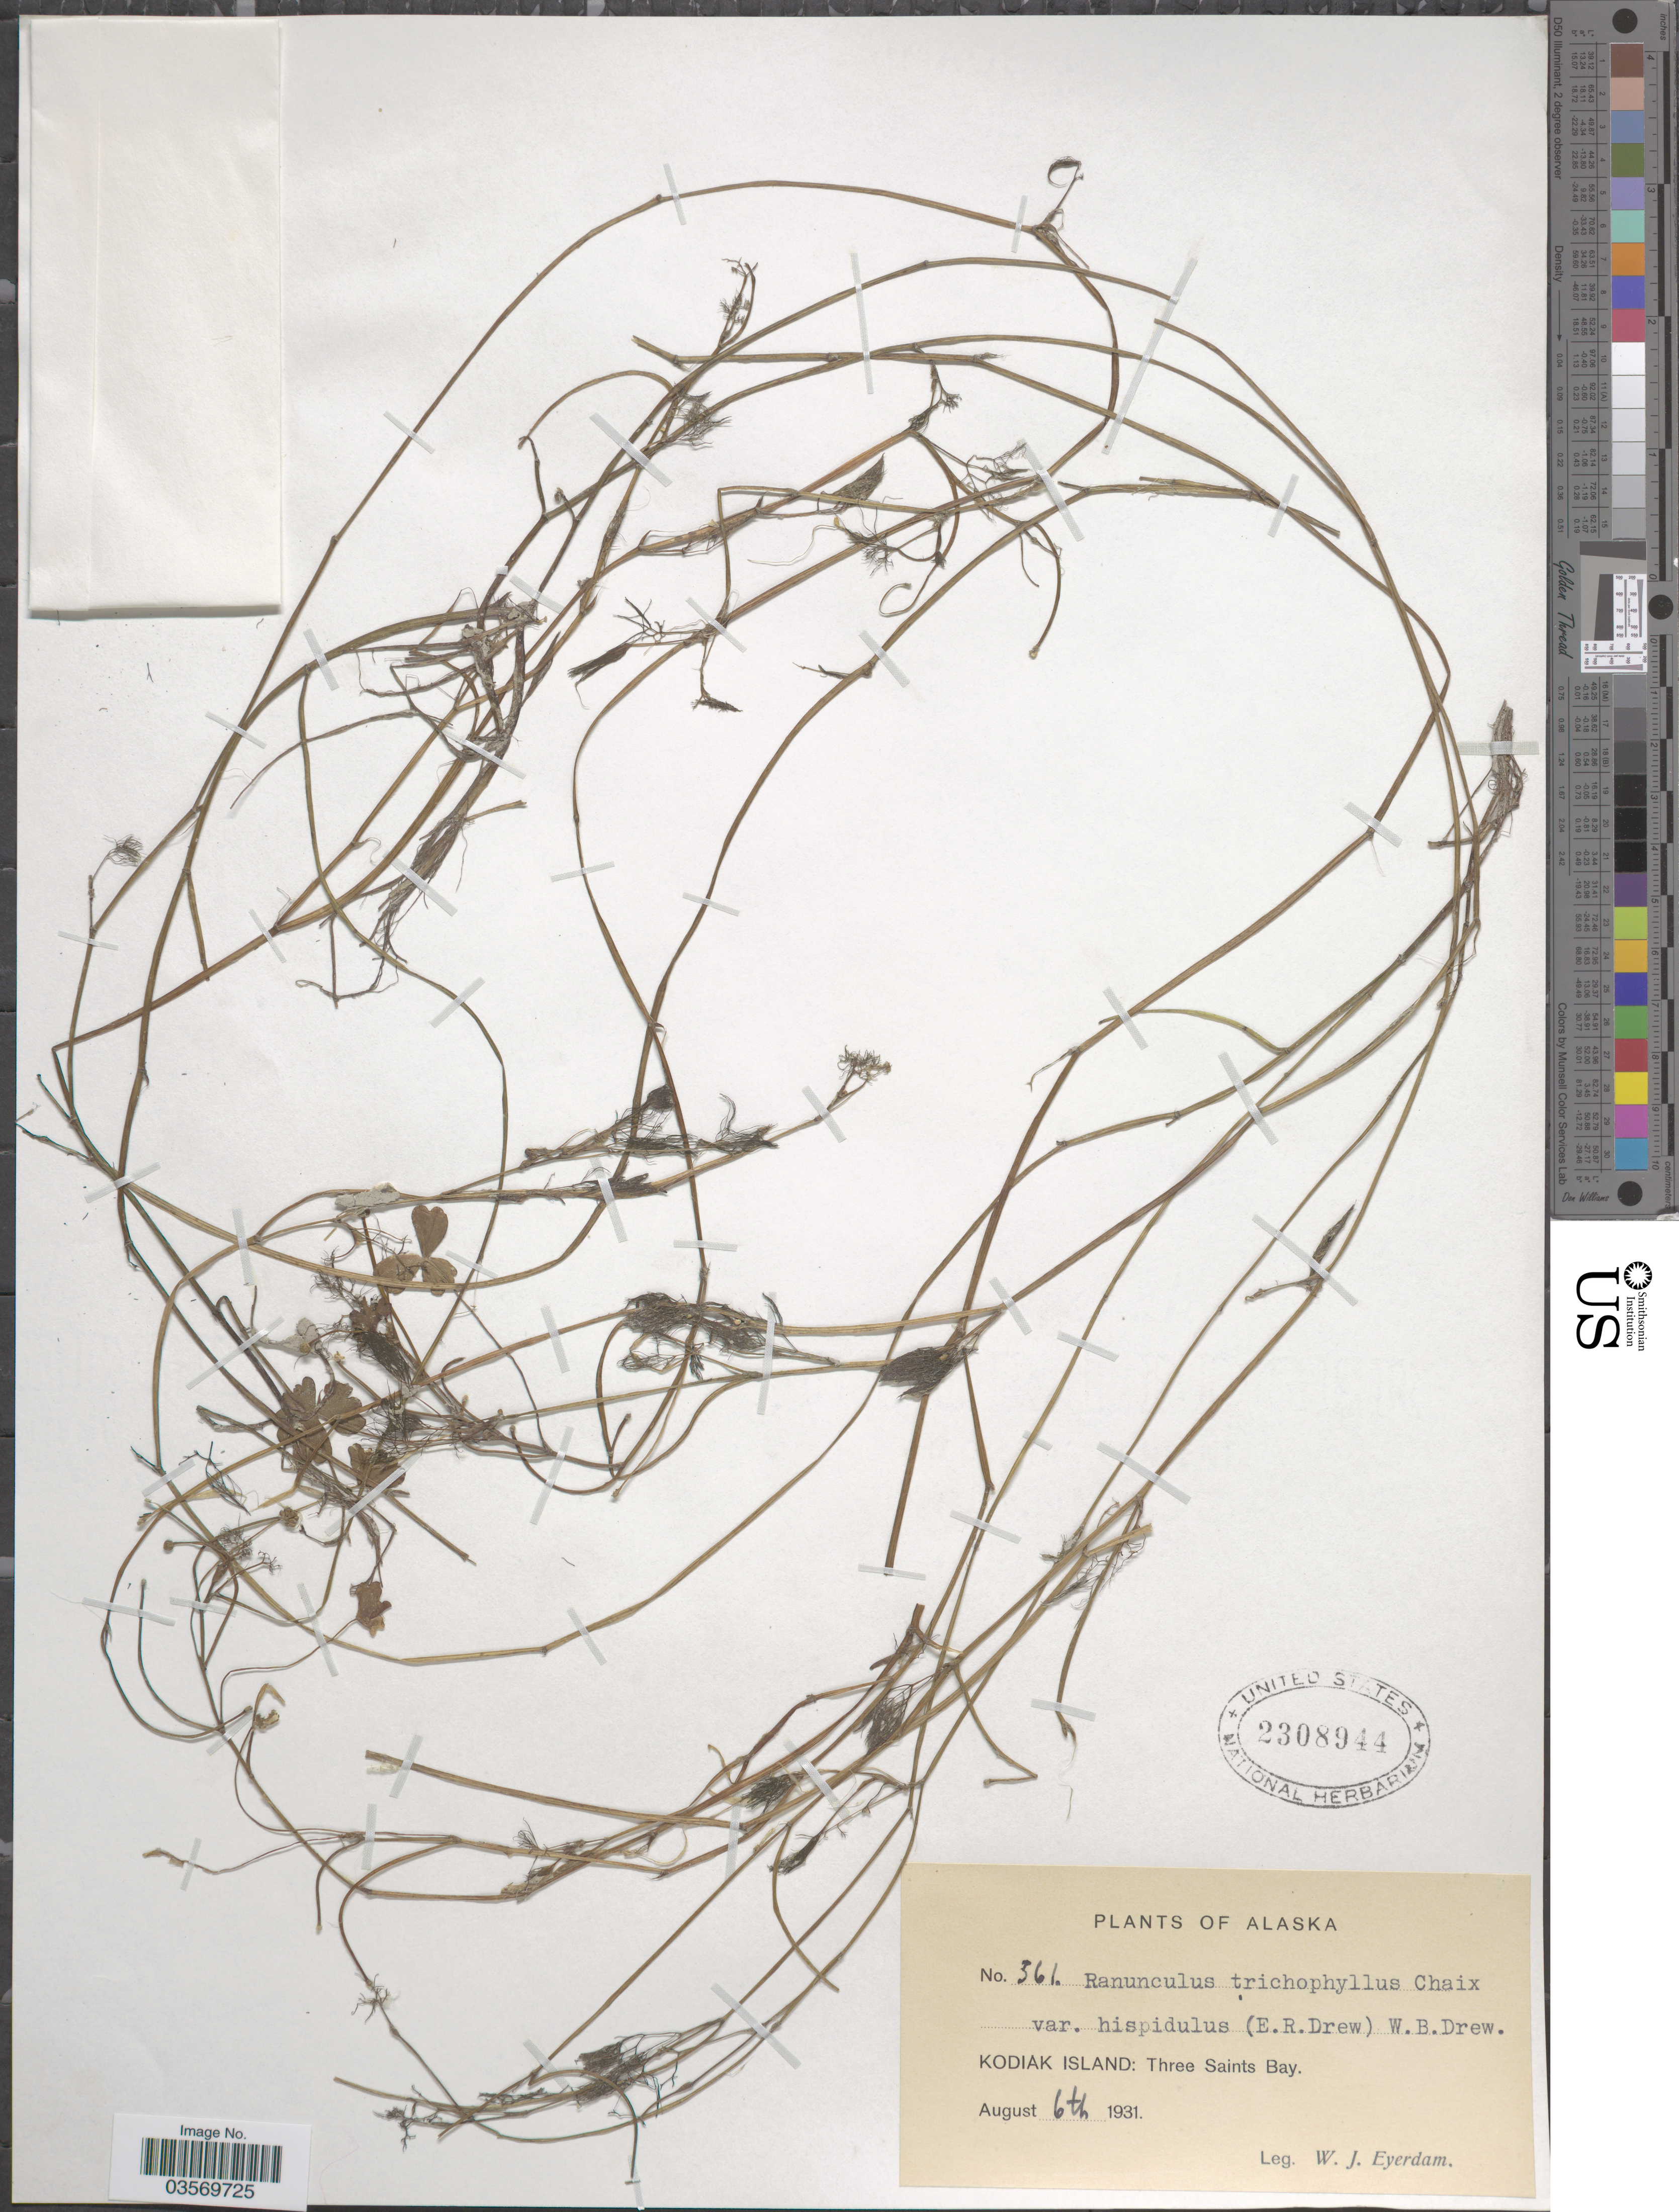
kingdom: Plantae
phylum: Tracheophyta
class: Magnoliopsida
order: Ranunculales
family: Ranunculaceae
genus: Ranunculus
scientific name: Ranunculus mongolicus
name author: (Krylov) Serg.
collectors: W. J. Eyerdam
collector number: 561*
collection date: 1931-08-06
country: United States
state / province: Alaska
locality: Kodiak Island: Three Saints Bay.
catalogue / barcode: US 2308944